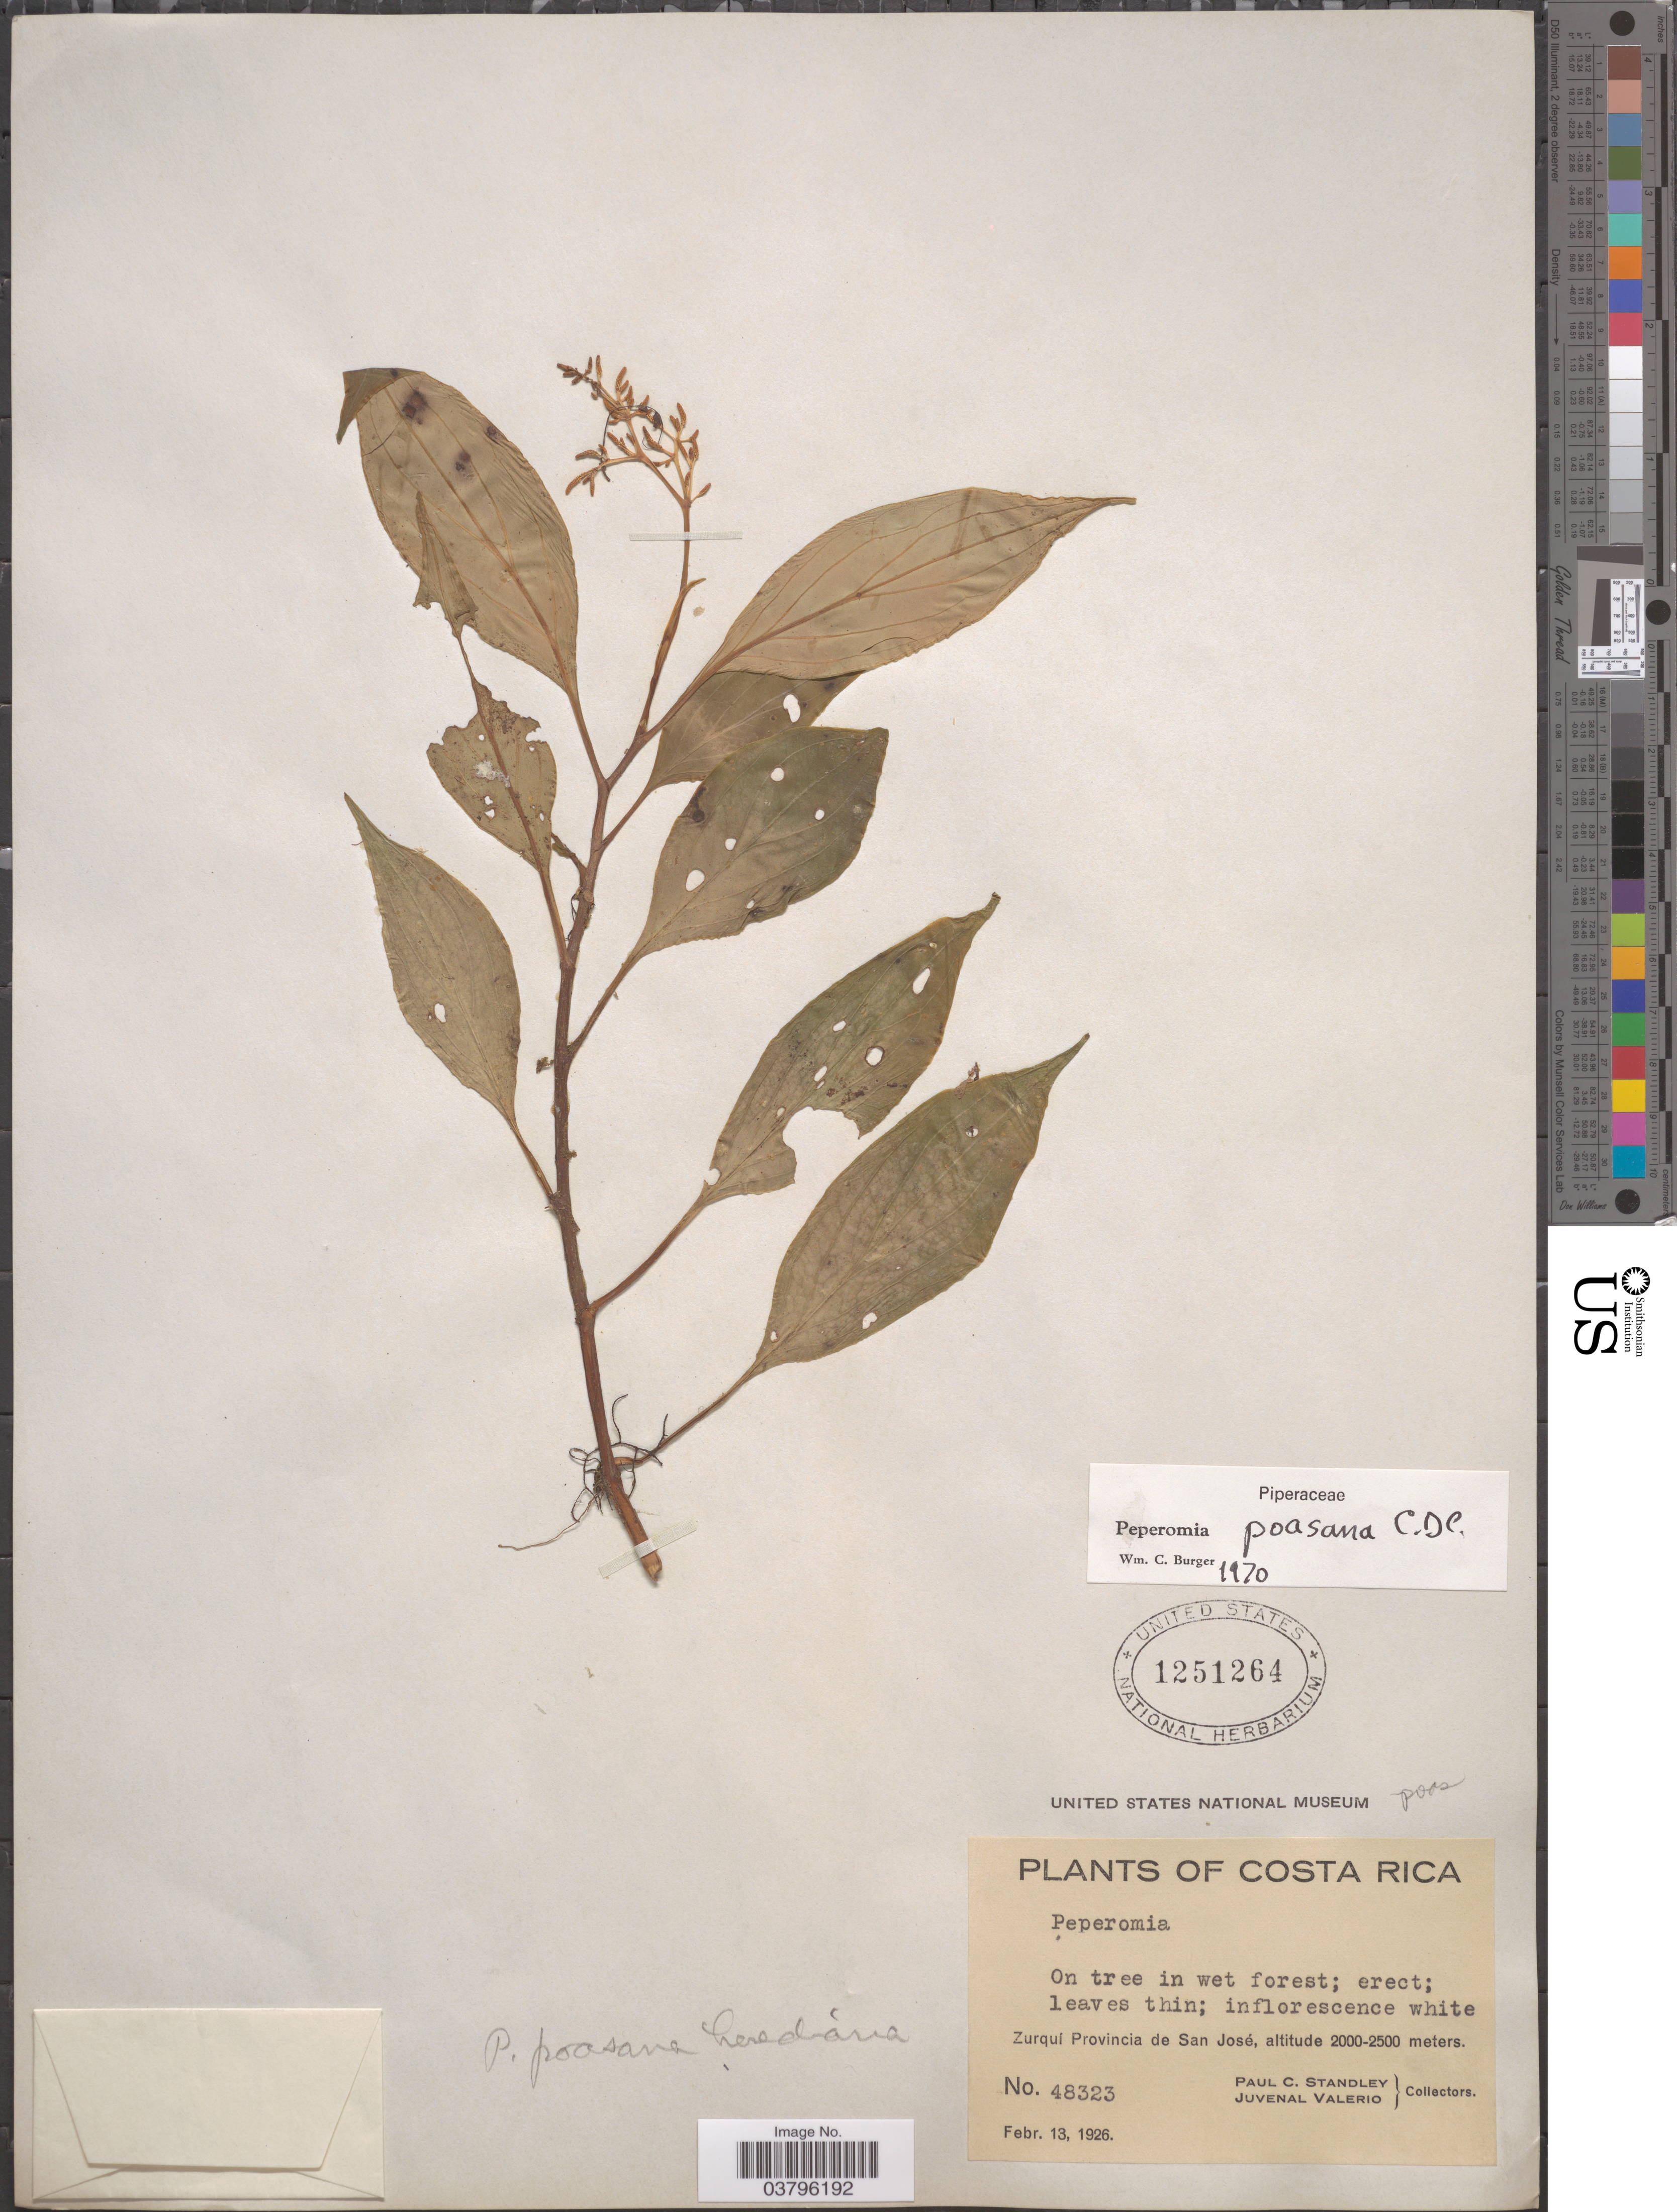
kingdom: Plantae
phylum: Tracheophyta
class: Magnoliopsida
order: Piperales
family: Piperaceae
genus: Peperomia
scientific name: Peperomia poasana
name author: C. DC.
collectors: P. C. Standley & J. Valerio R.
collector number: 48323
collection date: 1926-02-13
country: Costa Rica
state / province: San José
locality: Zurquí.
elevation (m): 2000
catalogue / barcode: US 1251264